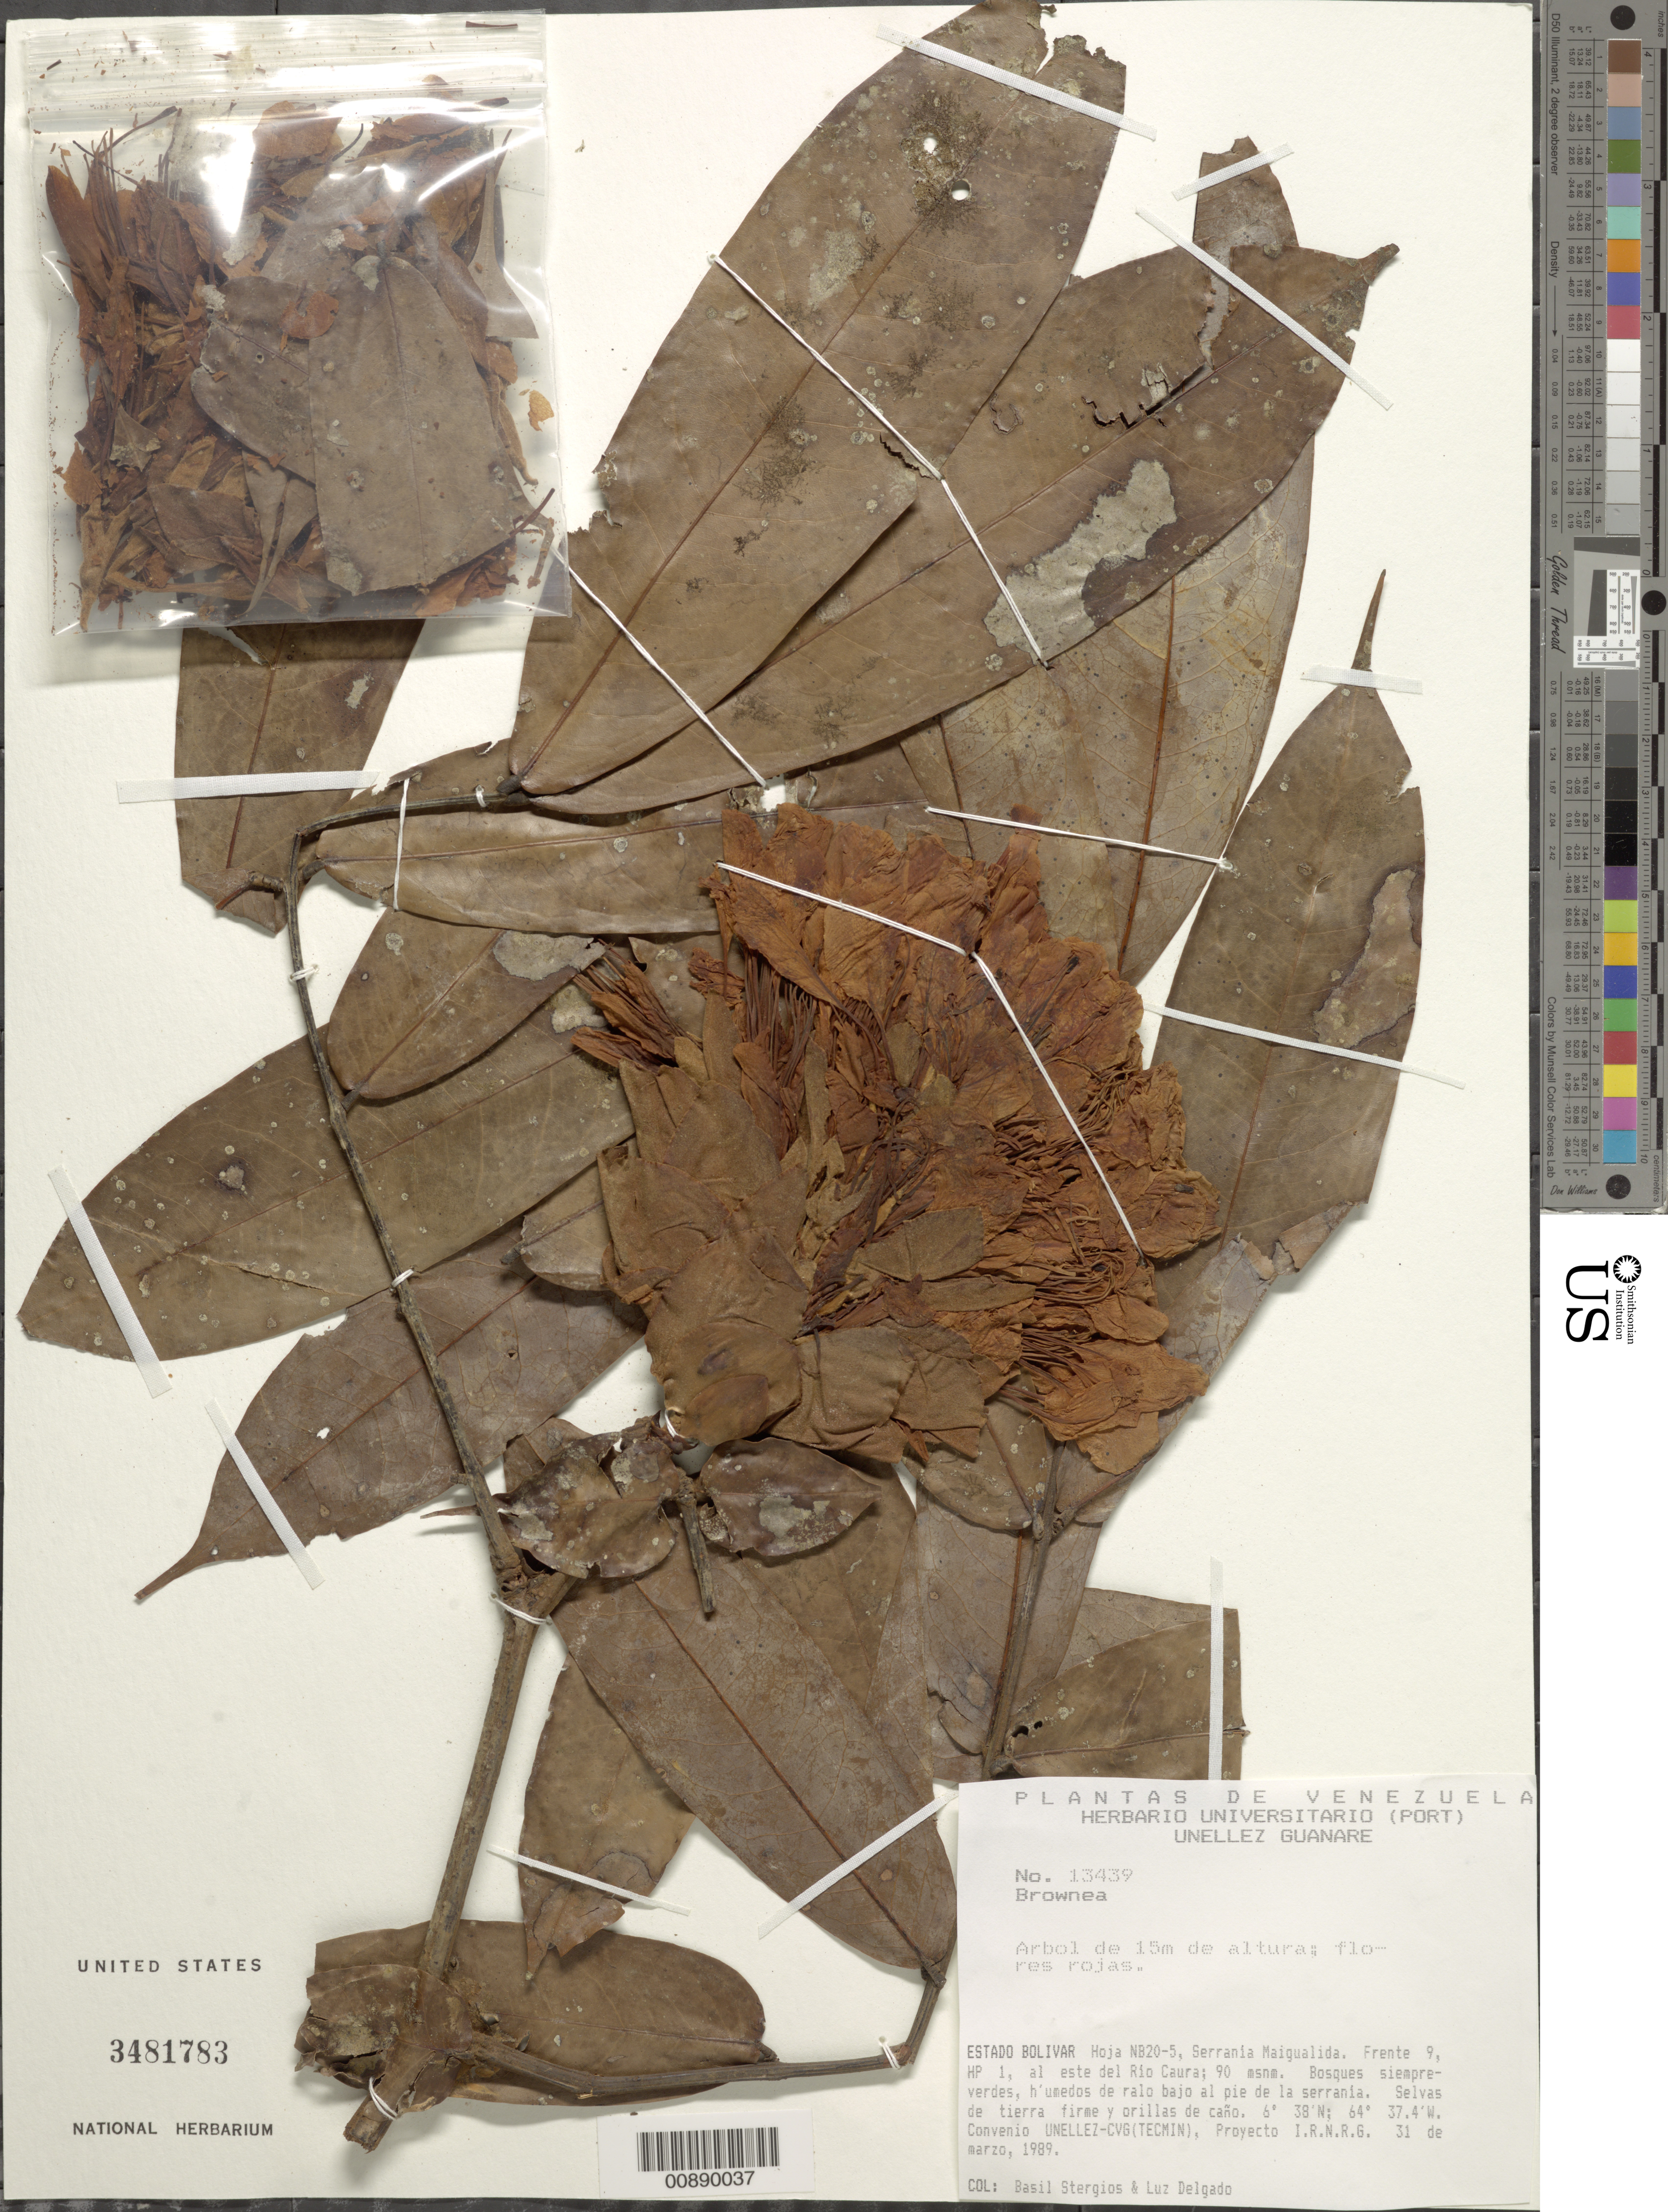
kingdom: Plantae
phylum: Tracheophyta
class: Magnoliopsida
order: Fabales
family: Fabaceae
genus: Brownea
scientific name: Brownea grandiceps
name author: Jacq.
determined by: Santos-Silva, J.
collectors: B. G. Stergios & L. Delgado V.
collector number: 13439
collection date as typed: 31-Mar-89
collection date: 1989-03-31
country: Venezuela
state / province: Bolívar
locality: Serrania Maigualida, E del río Caura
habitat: Bosques siempre-verdes, humedos de ralo bajo al pié de la serranía; selvas de tierra firme y orillas de caño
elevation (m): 90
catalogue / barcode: US 3481783